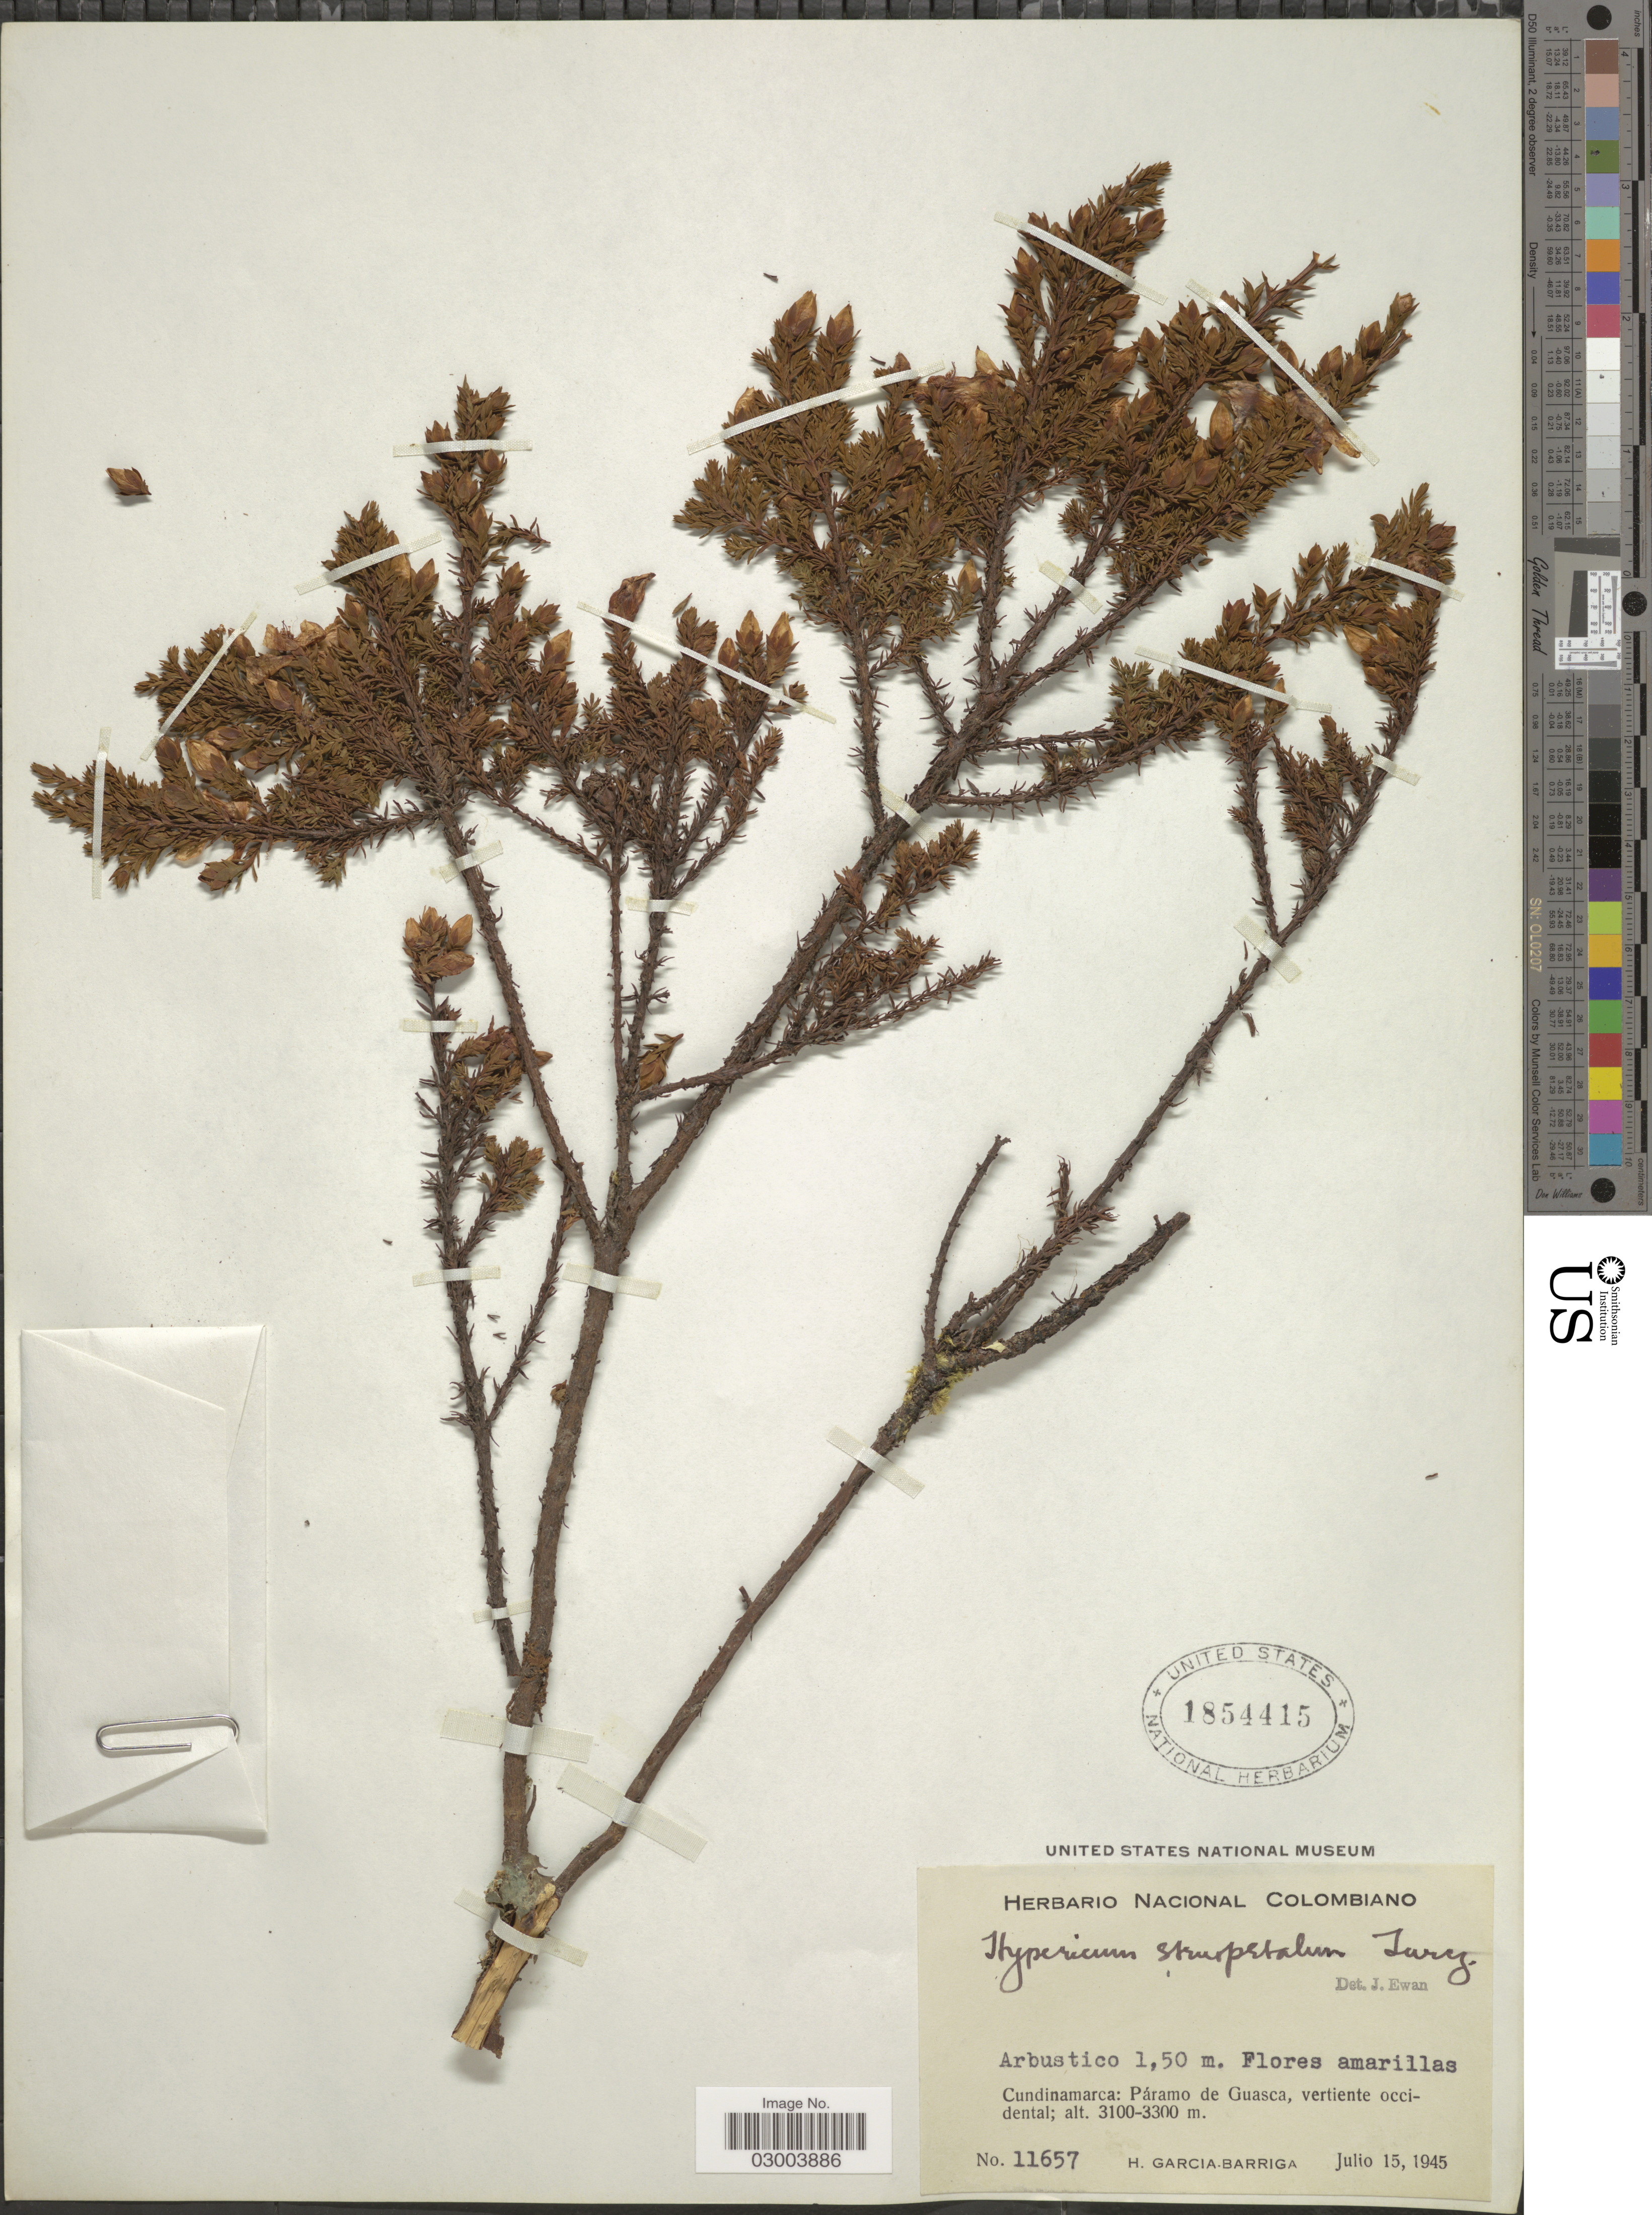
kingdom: Plantae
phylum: Tracheophyta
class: Magnoliopsida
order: Malpighiales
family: Hypericaceae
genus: Hypericum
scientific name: Hypericum thuyoides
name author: Kunth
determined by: Strong, M. T., (US), Smithsonian Institution - National Museum of Natural History (UNITED STATES)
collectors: H. García Barriga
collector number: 11657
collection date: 1945-07-15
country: Colombia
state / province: Cundinamarca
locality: Páramo de Guasca, vertiente occidental.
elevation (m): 3100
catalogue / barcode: US 1854415